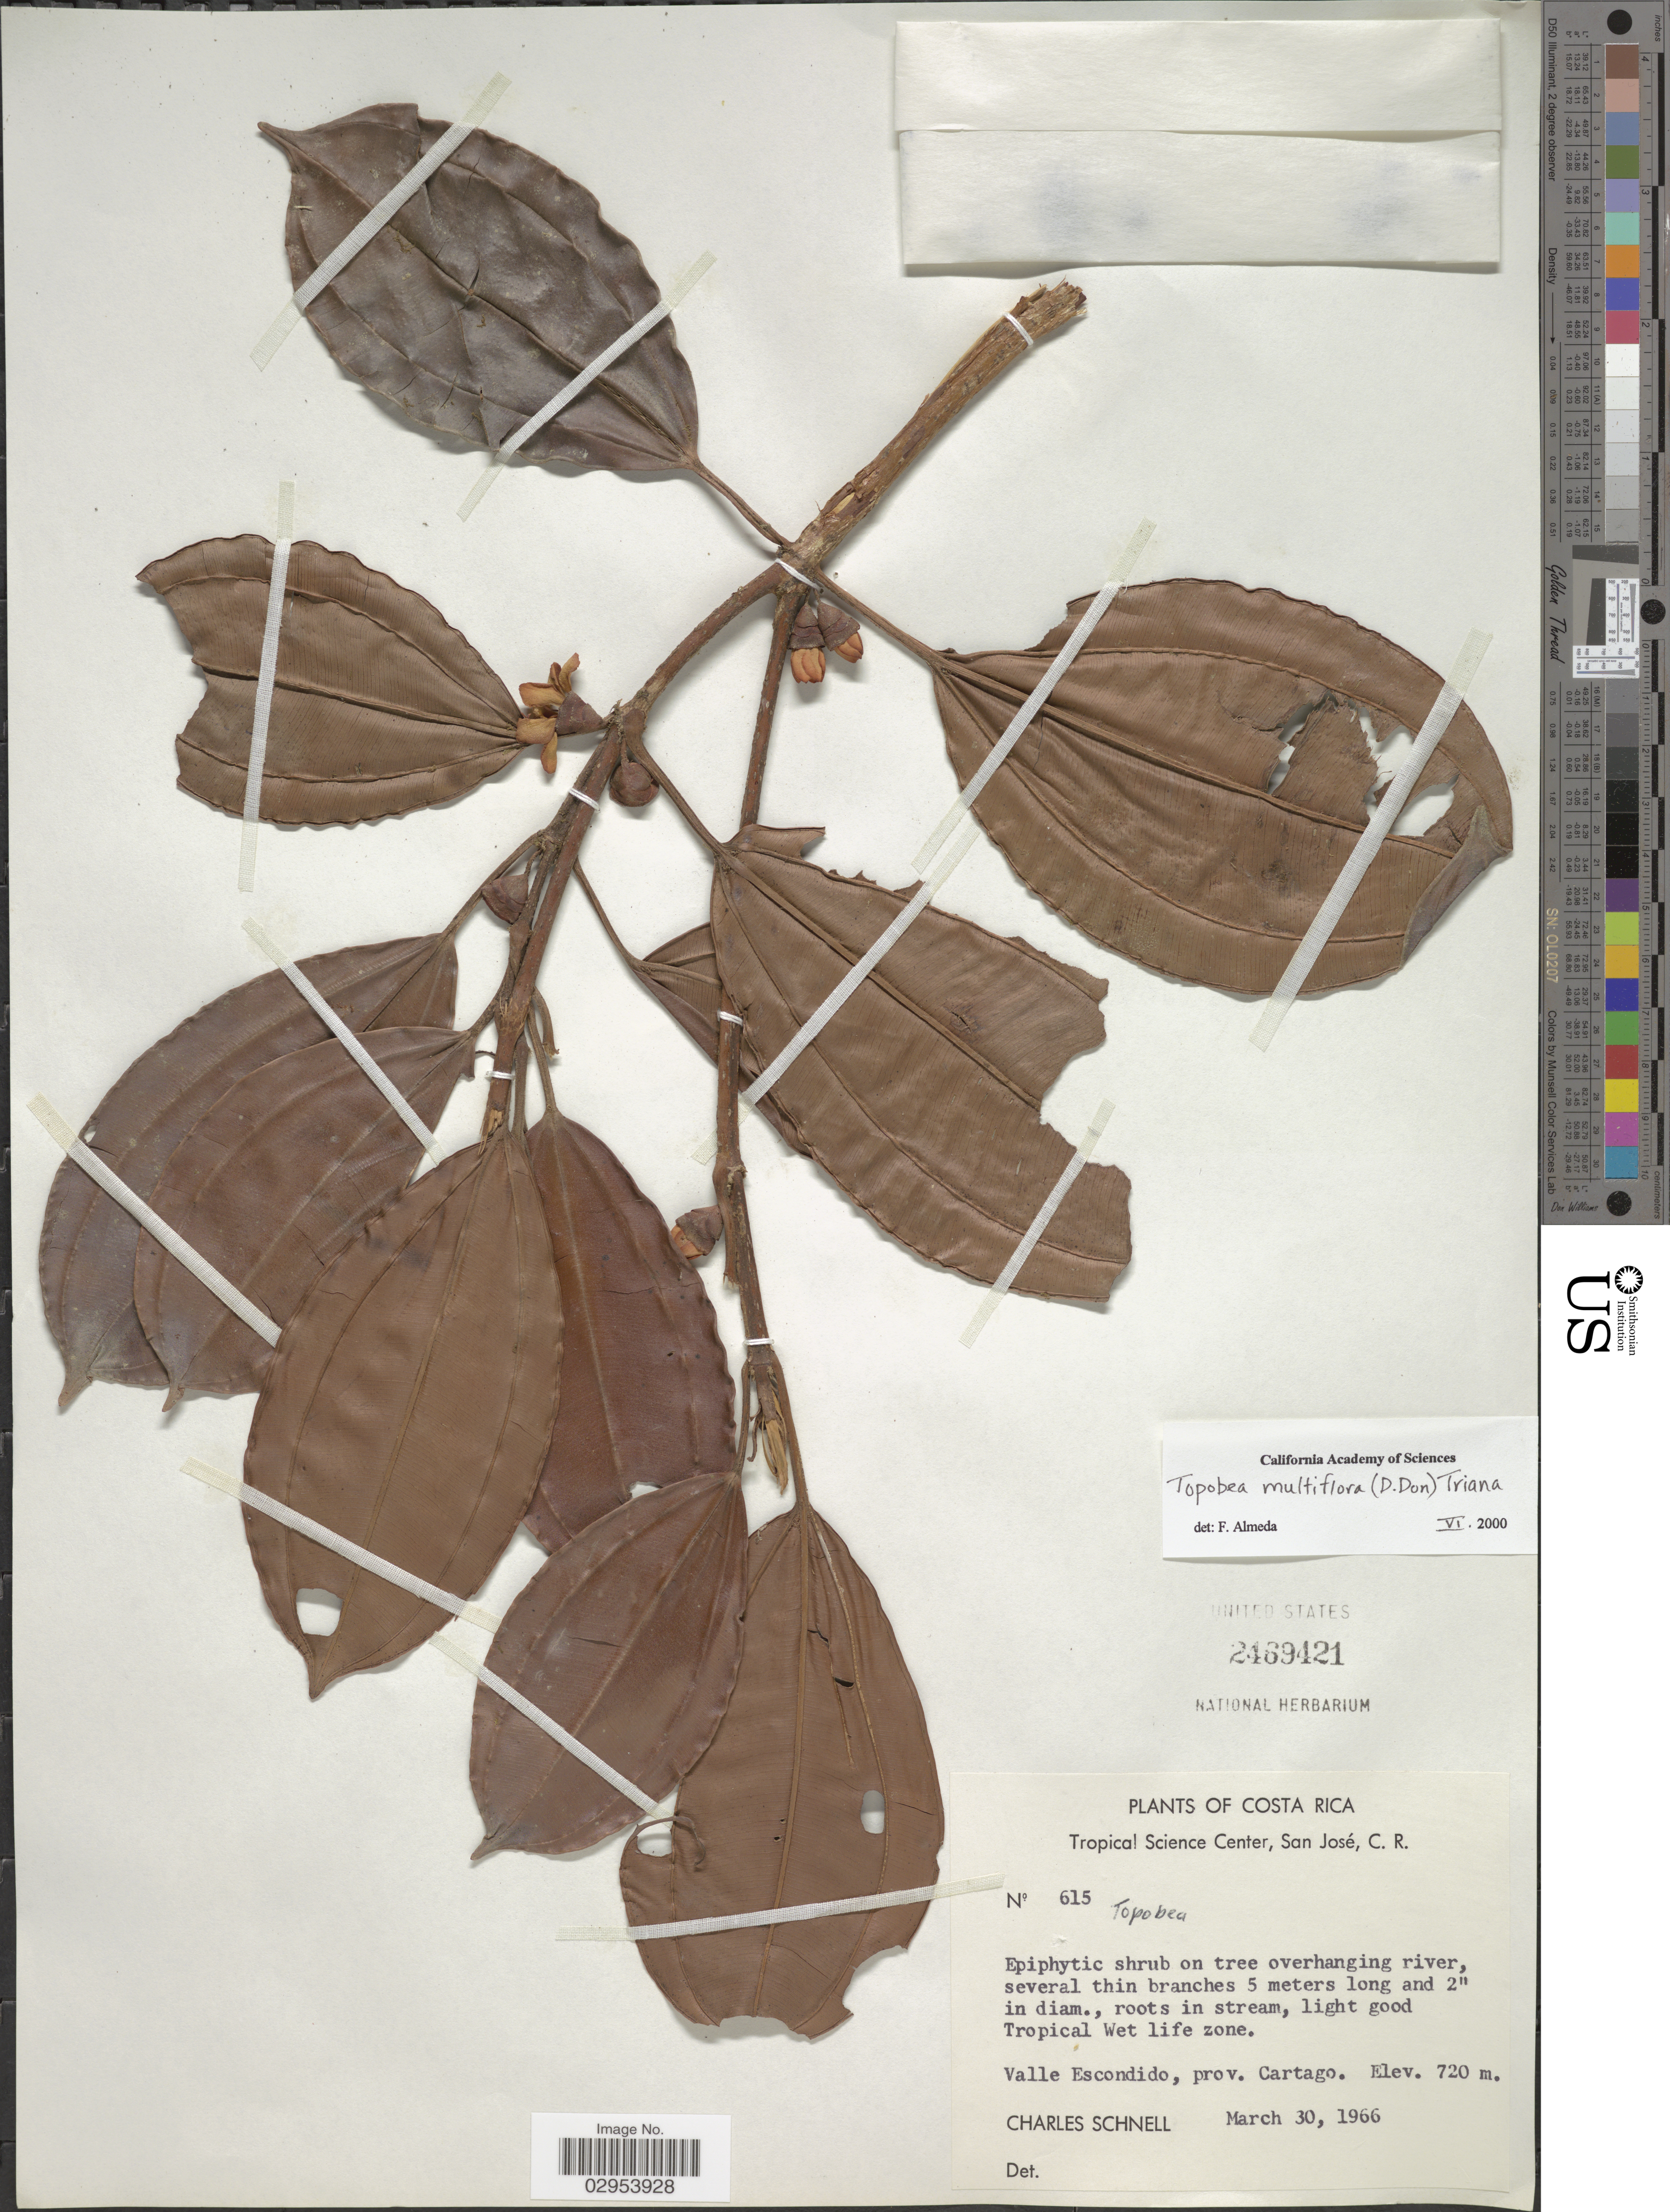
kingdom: Plantae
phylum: Tracheophyta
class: Magnoliopsida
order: Myrtales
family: Melastomataceae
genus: Topobea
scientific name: Topobea multiflora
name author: (D. Don) Triana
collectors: C. Schnell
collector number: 615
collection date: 1966-03-30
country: Costa Rica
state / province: Cartago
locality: Tropical Wet life zone. Valle Escondido.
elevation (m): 720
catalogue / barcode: US 2469421